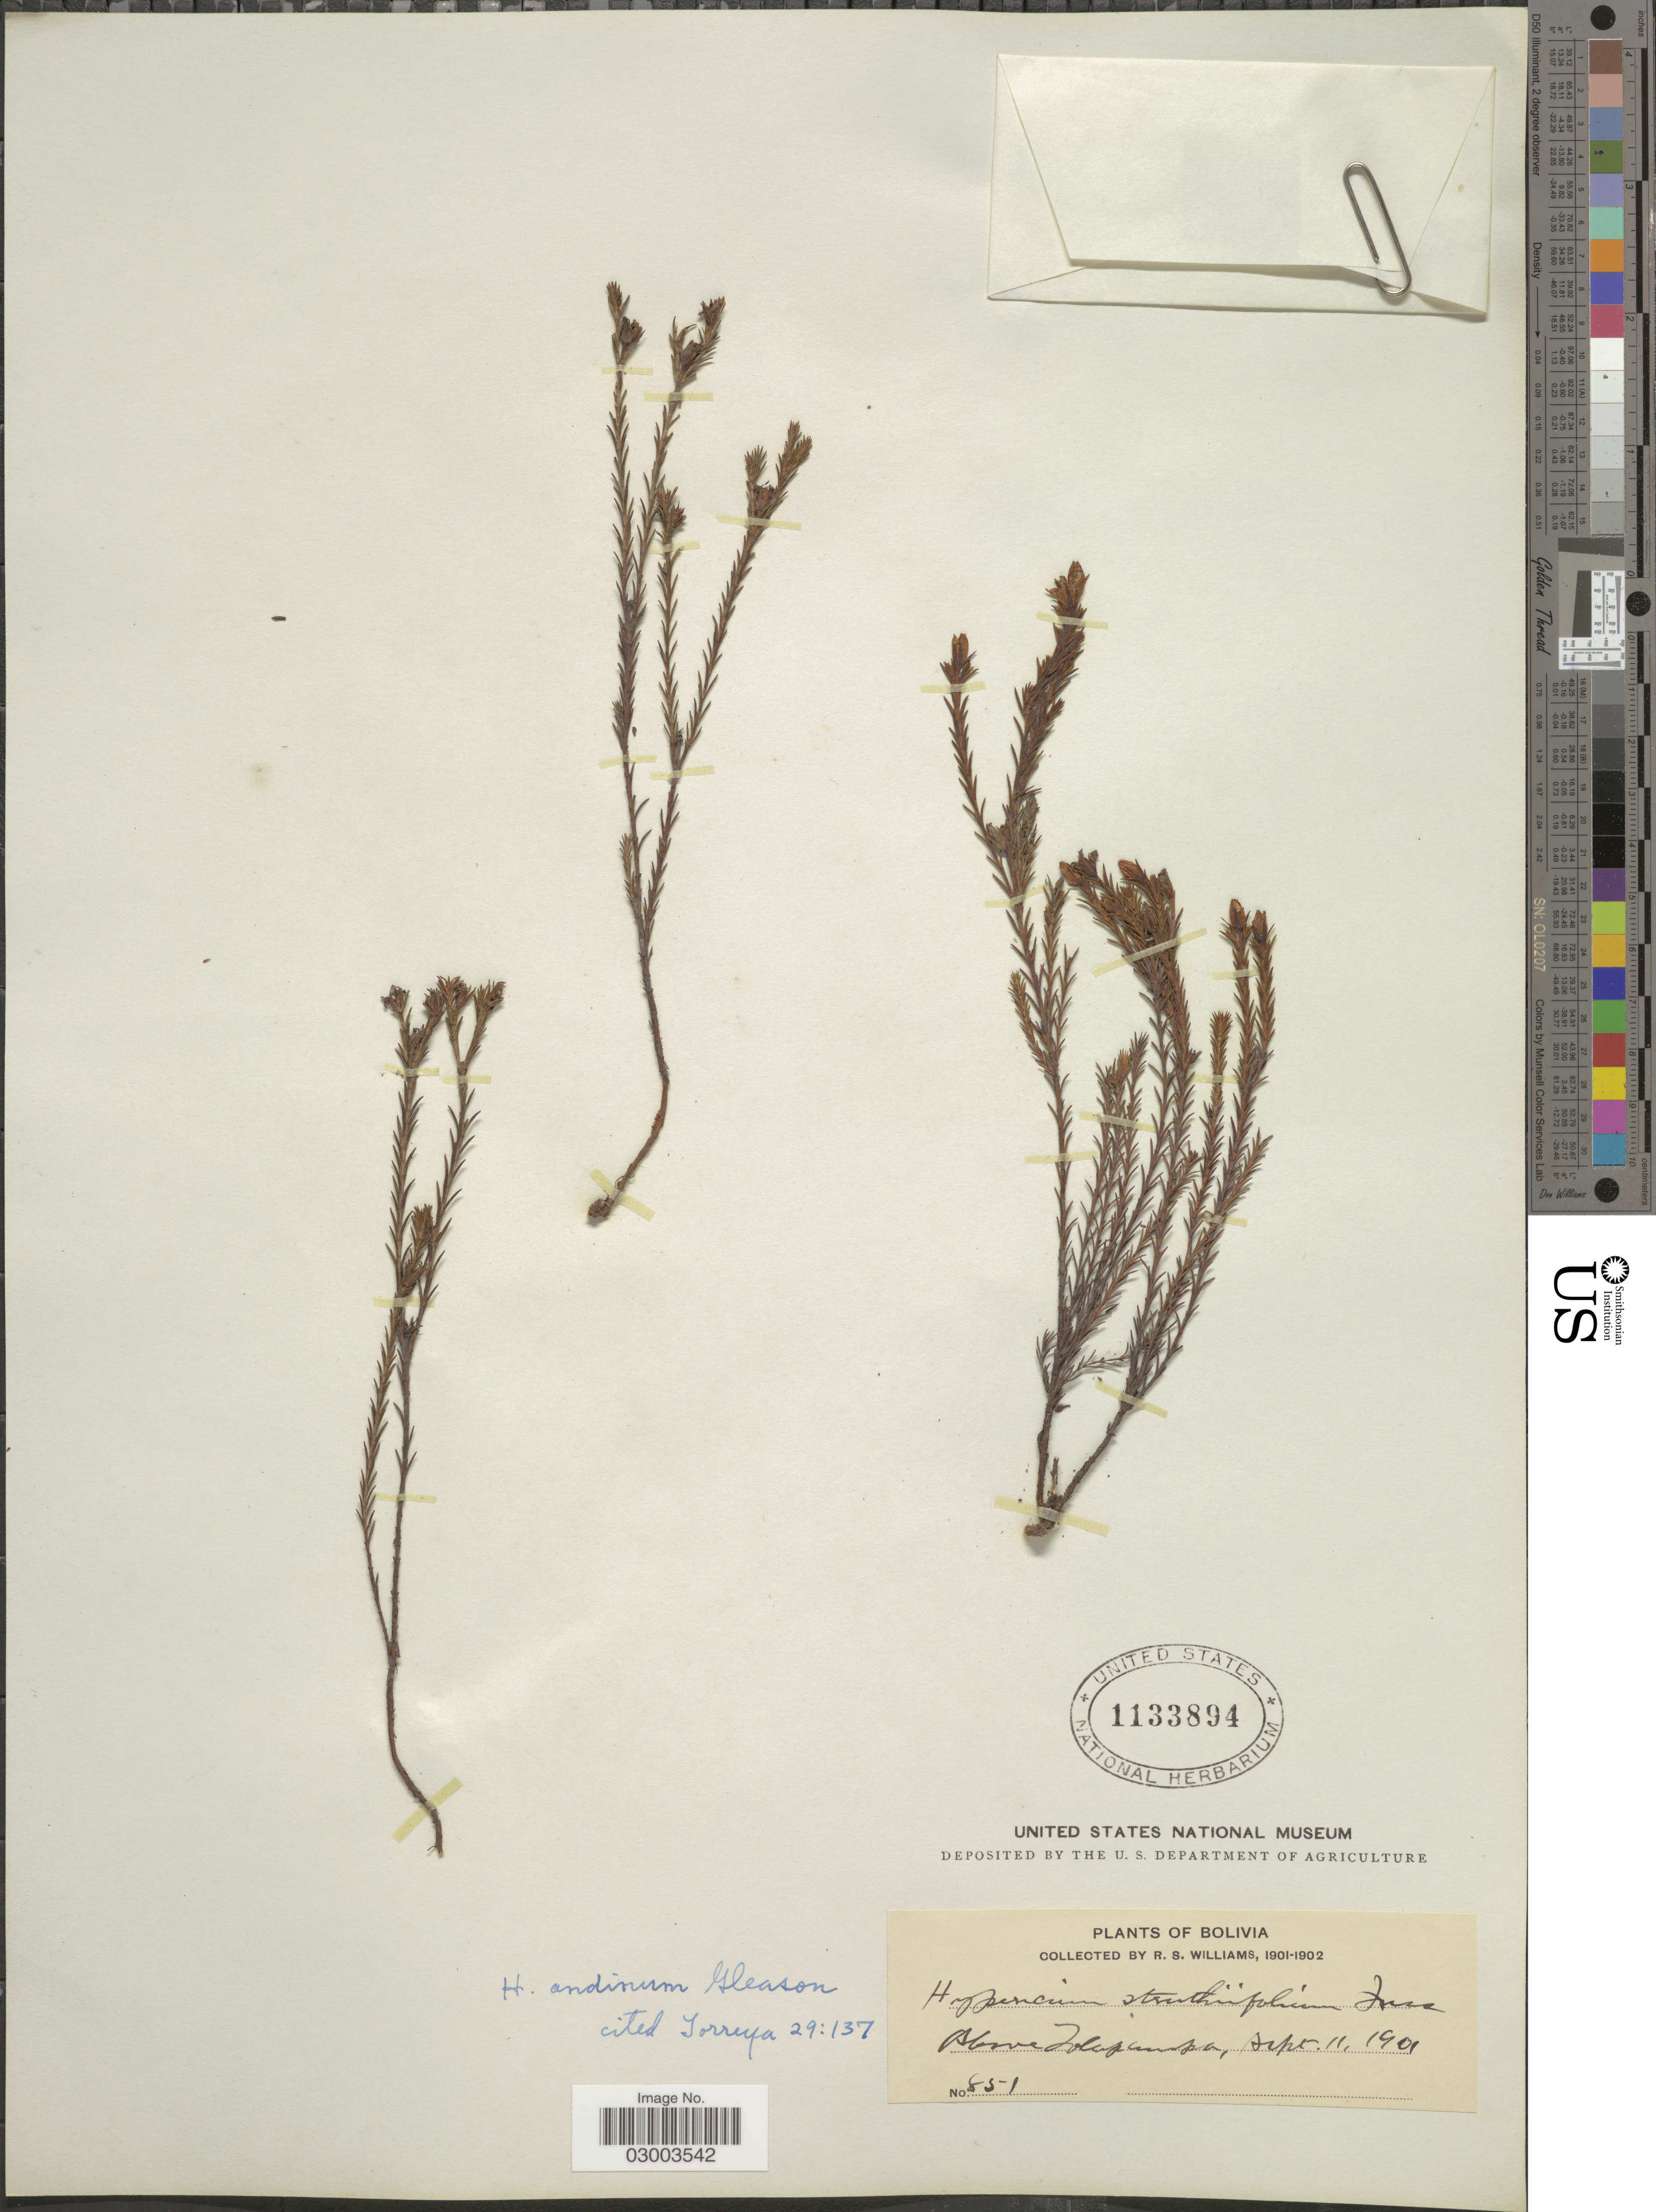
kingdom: Plantae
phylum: Tracheophyta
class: Magnoliopsida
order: Malpighiales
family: Hypericaceae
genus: Hypericum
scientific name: Hypericum andinum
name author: Gleason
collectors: R. S. Williams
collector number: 851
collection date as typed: Sep. 11, 1901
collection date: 1901-09-11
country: Bolivia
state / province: La Páz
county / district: Larecaja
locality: Above Tolapampa (on trail from Sorata to Mapiri)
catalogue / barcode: US 1133894